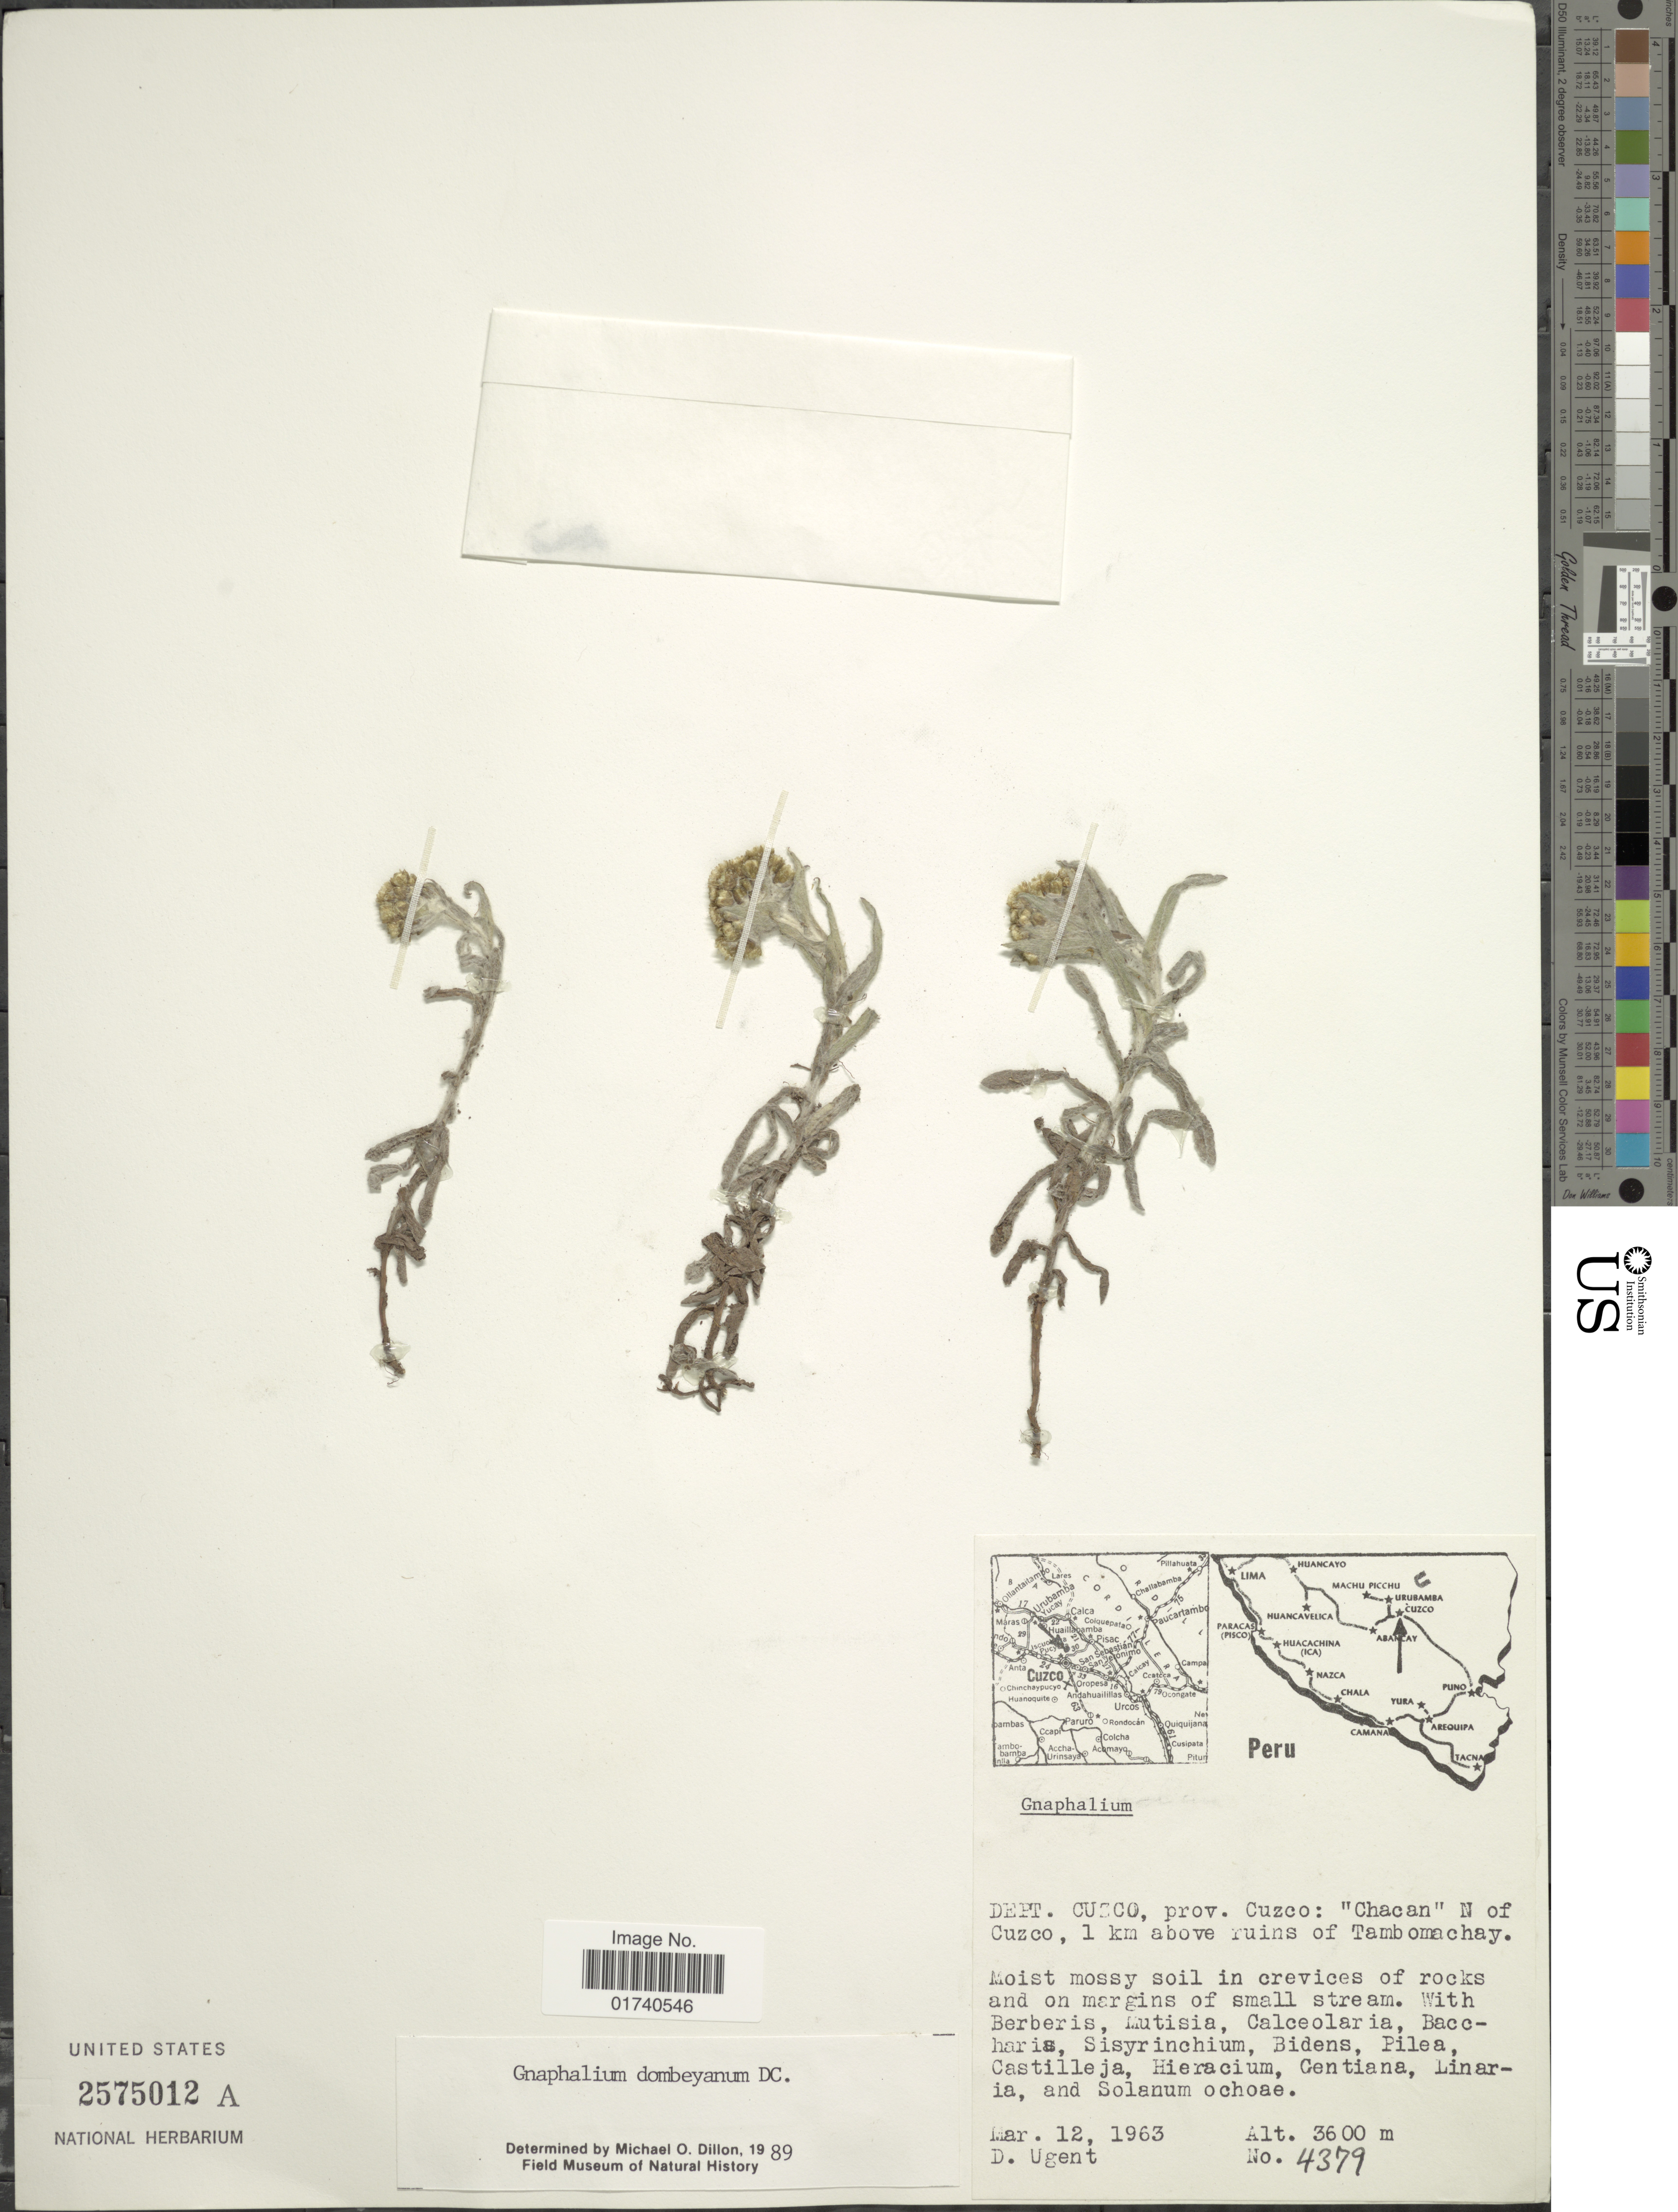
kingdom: Plantae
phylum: Tracheophyta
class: Magnoliopsida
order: Asterales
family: Asteraceae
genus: Pseudognaphalium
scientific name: Pseudognaphalium dombeyanum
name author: (DC.) Anderb.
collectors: D. Ugent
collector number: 4379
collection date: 1963-03-12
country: Peru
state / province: Cusco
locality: Dept. Cuzco, prov. Cuzco: 'Chacan' N of Cuzco, 1 km above ruins of Tambomachay.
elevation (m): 3600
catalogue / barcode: US 2575012A